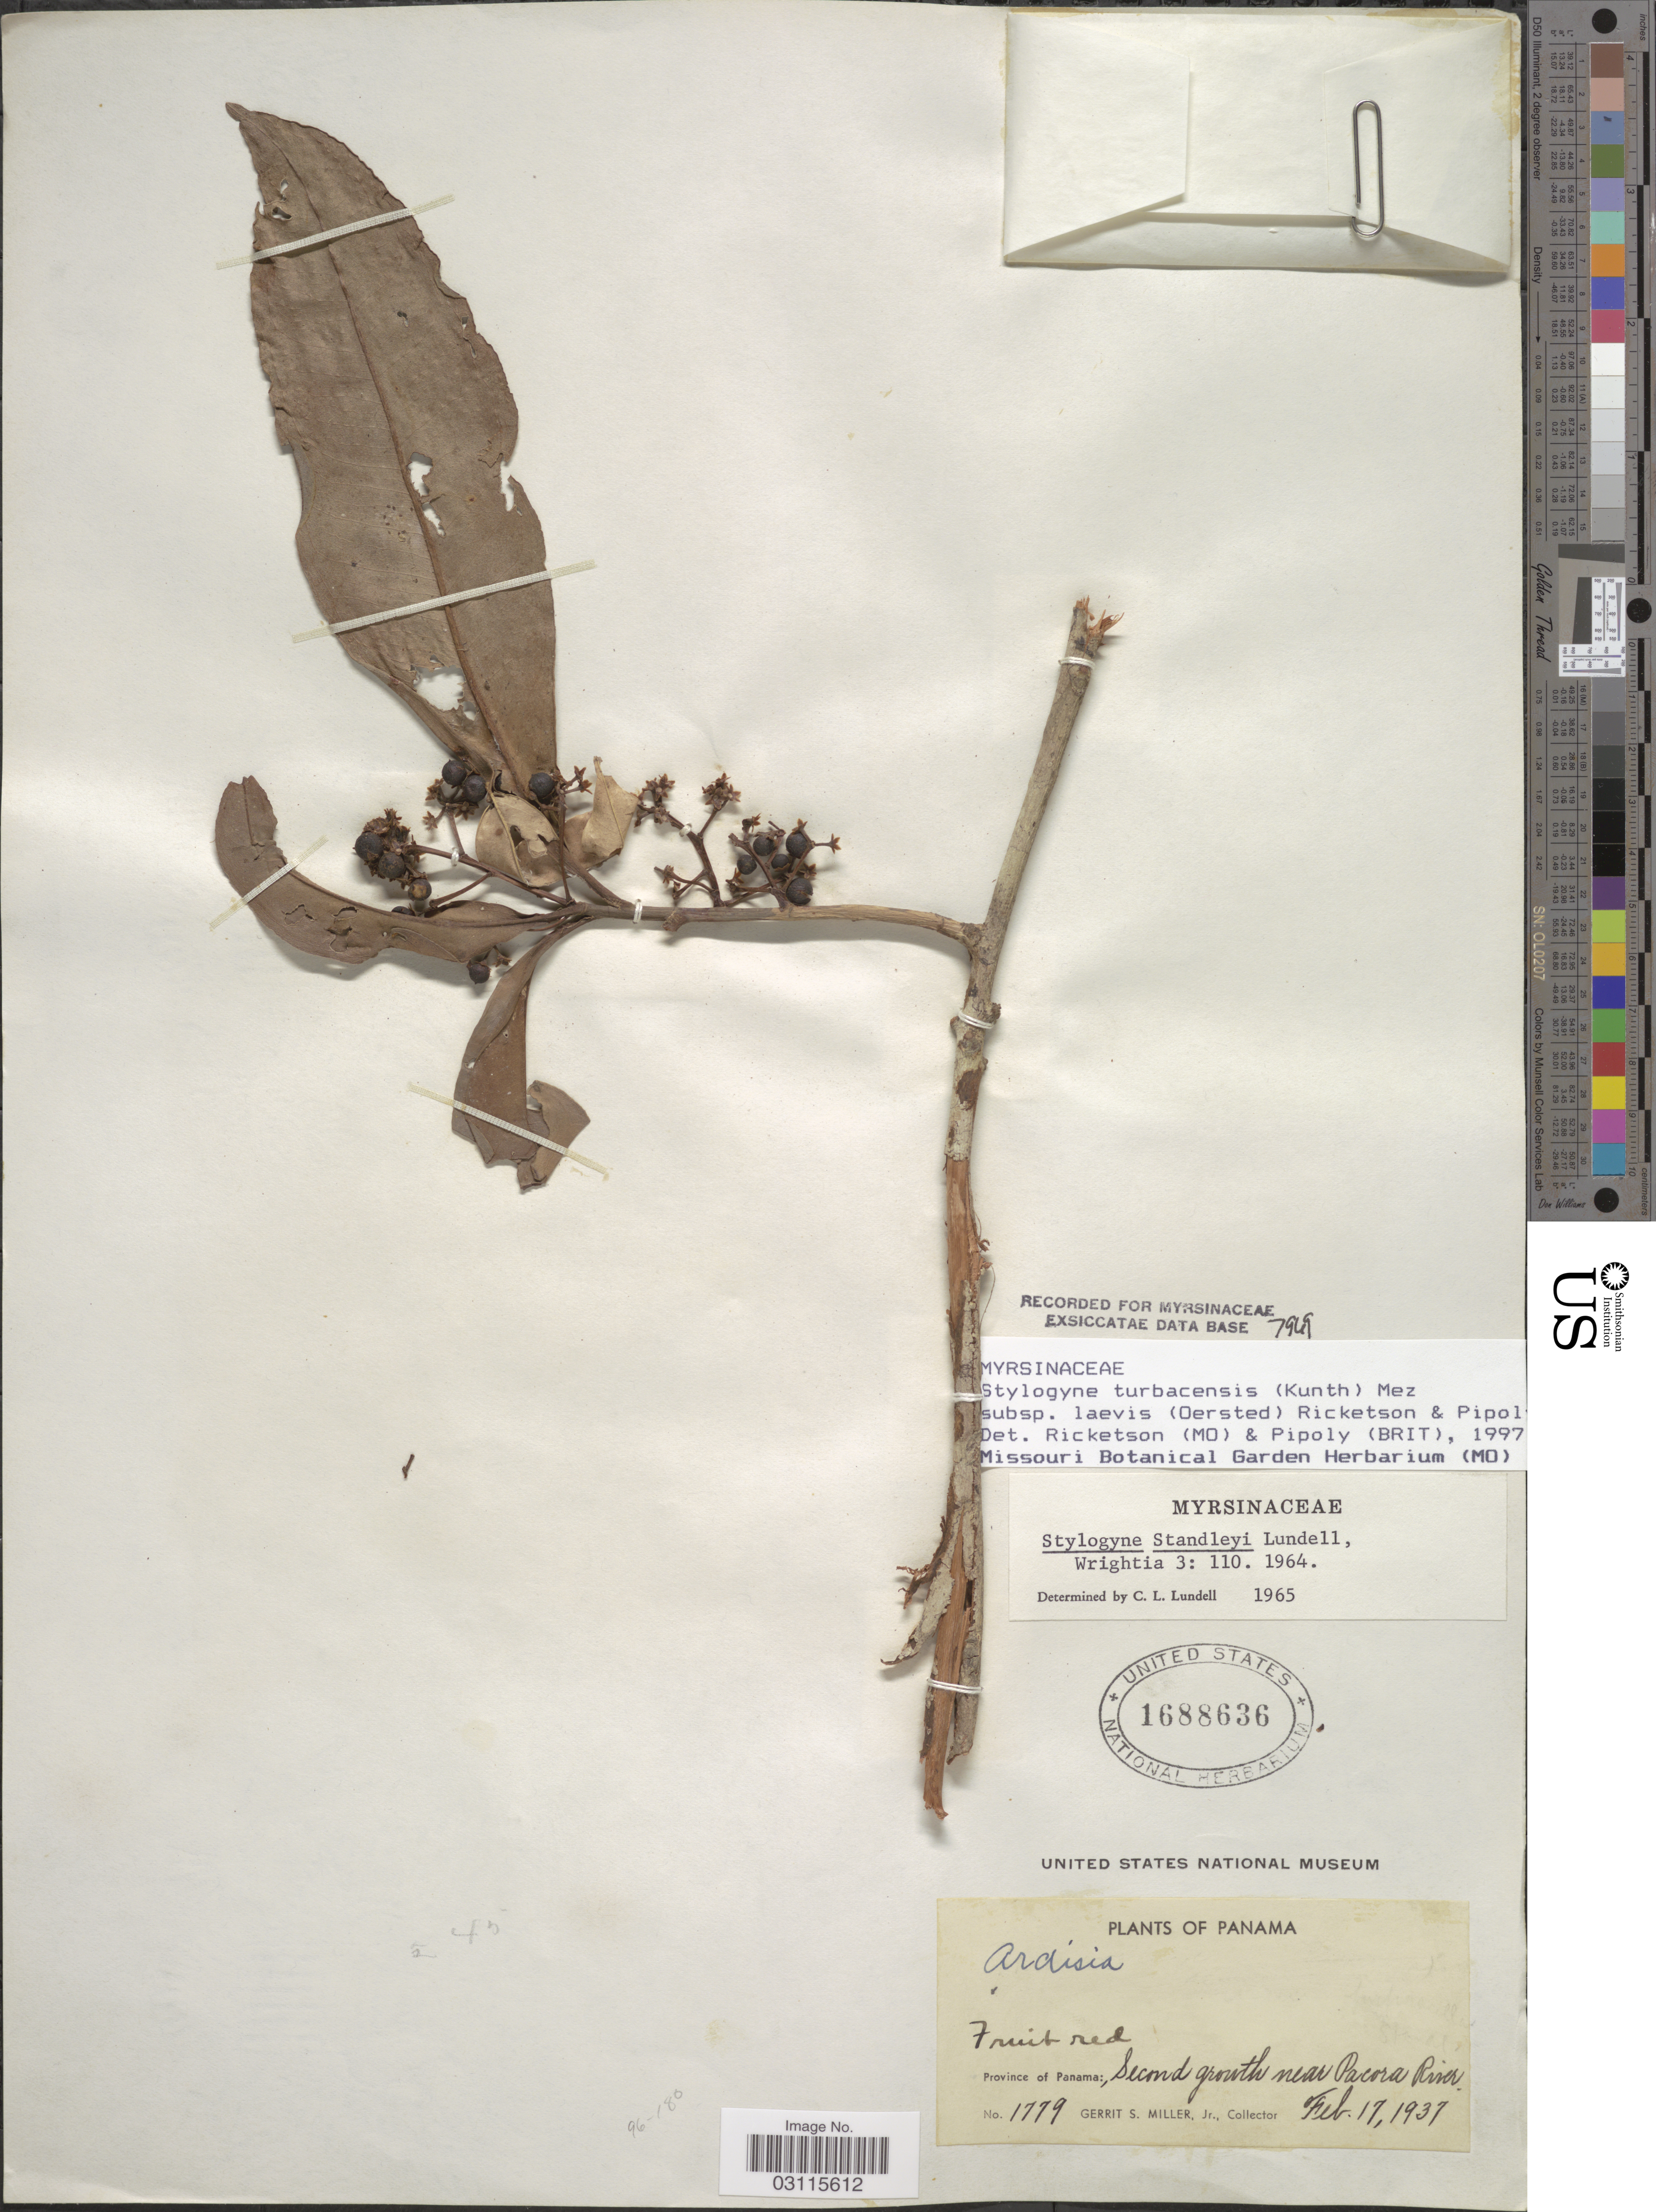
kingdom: Plantae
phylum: Tracheophyta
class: Magnoliopsida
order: Ericales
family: Primulaceae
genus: Stylogyne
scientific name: Stylogyne turbacensis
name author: (Kunth) Mez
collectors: G. S. Miller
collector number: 1779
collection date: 1937-02-17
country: Panama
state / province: Panamá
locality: Province of Panama: Second growth near Pacora River.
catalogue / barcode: US 1688636